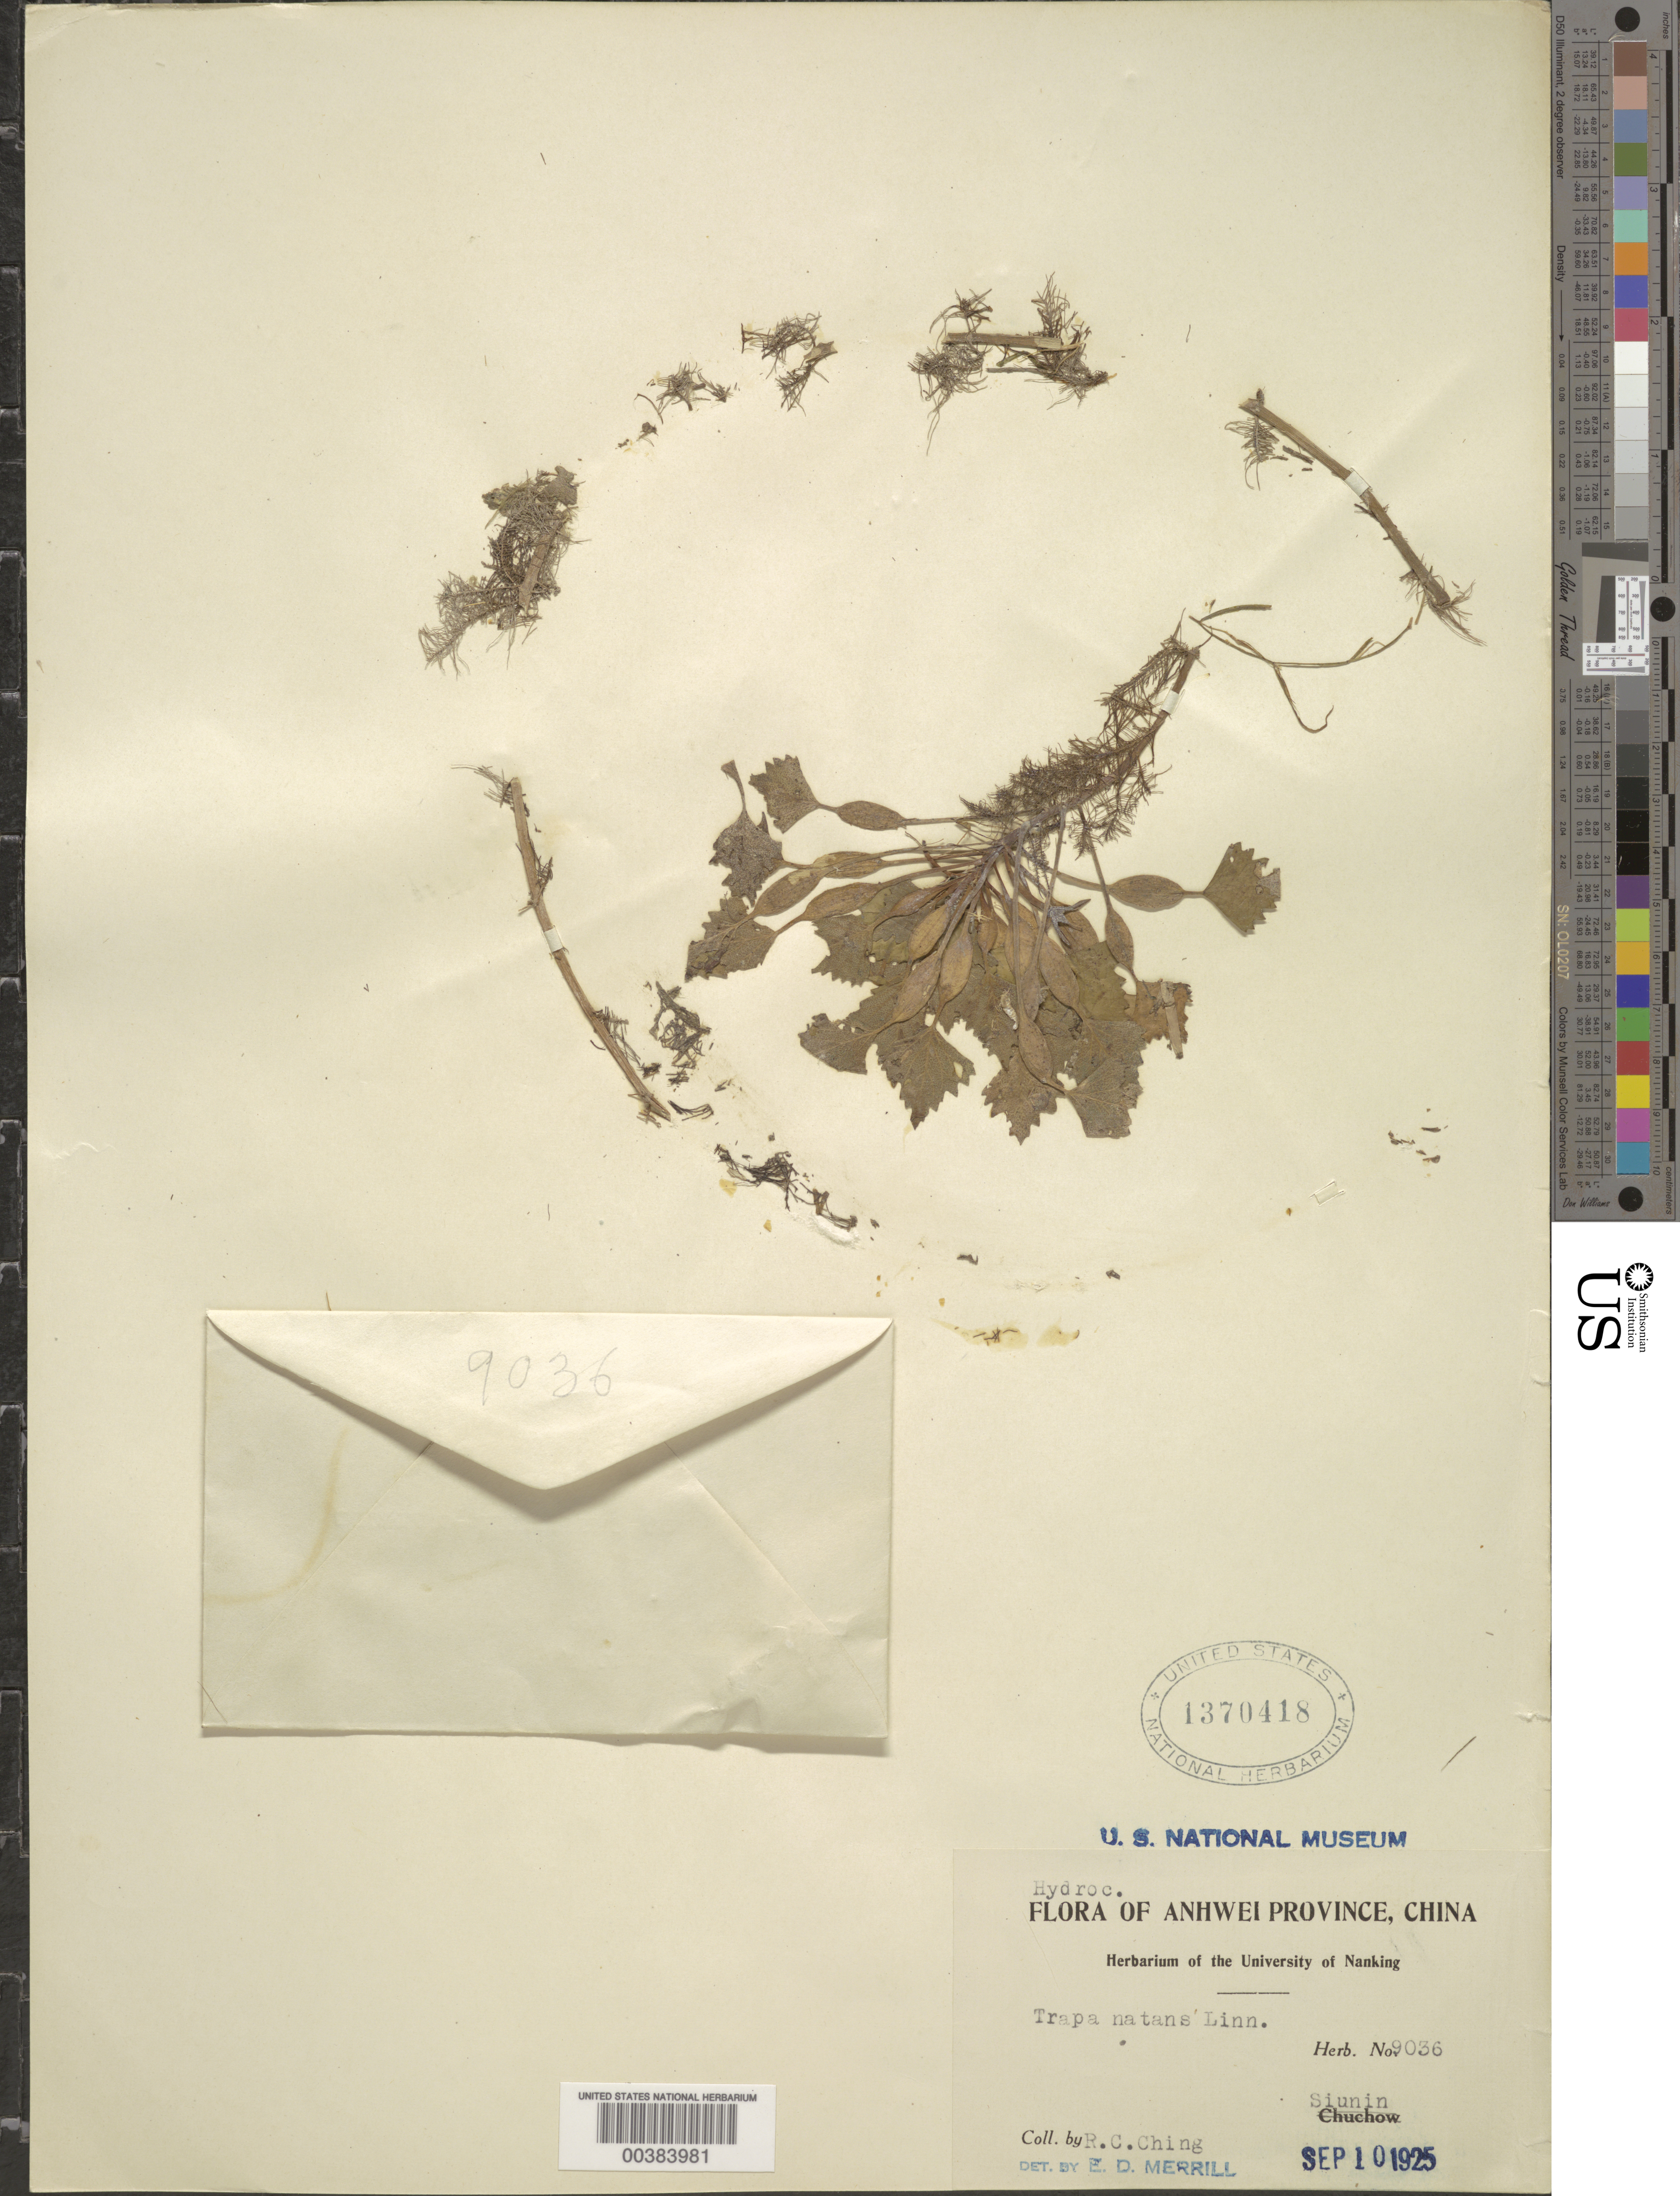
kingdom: Plantae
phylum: Tracheophyta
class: Magnoliopsida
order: Myrtales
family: Lythraceae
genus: Trapa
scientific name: Trapa natans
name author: L.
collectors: R. C. Ching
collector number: Herb. No. 9036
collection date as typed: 10 Sep 1925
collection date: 1925-09-10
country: China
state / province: Anhui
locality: Siunin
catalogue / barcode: US 1370418